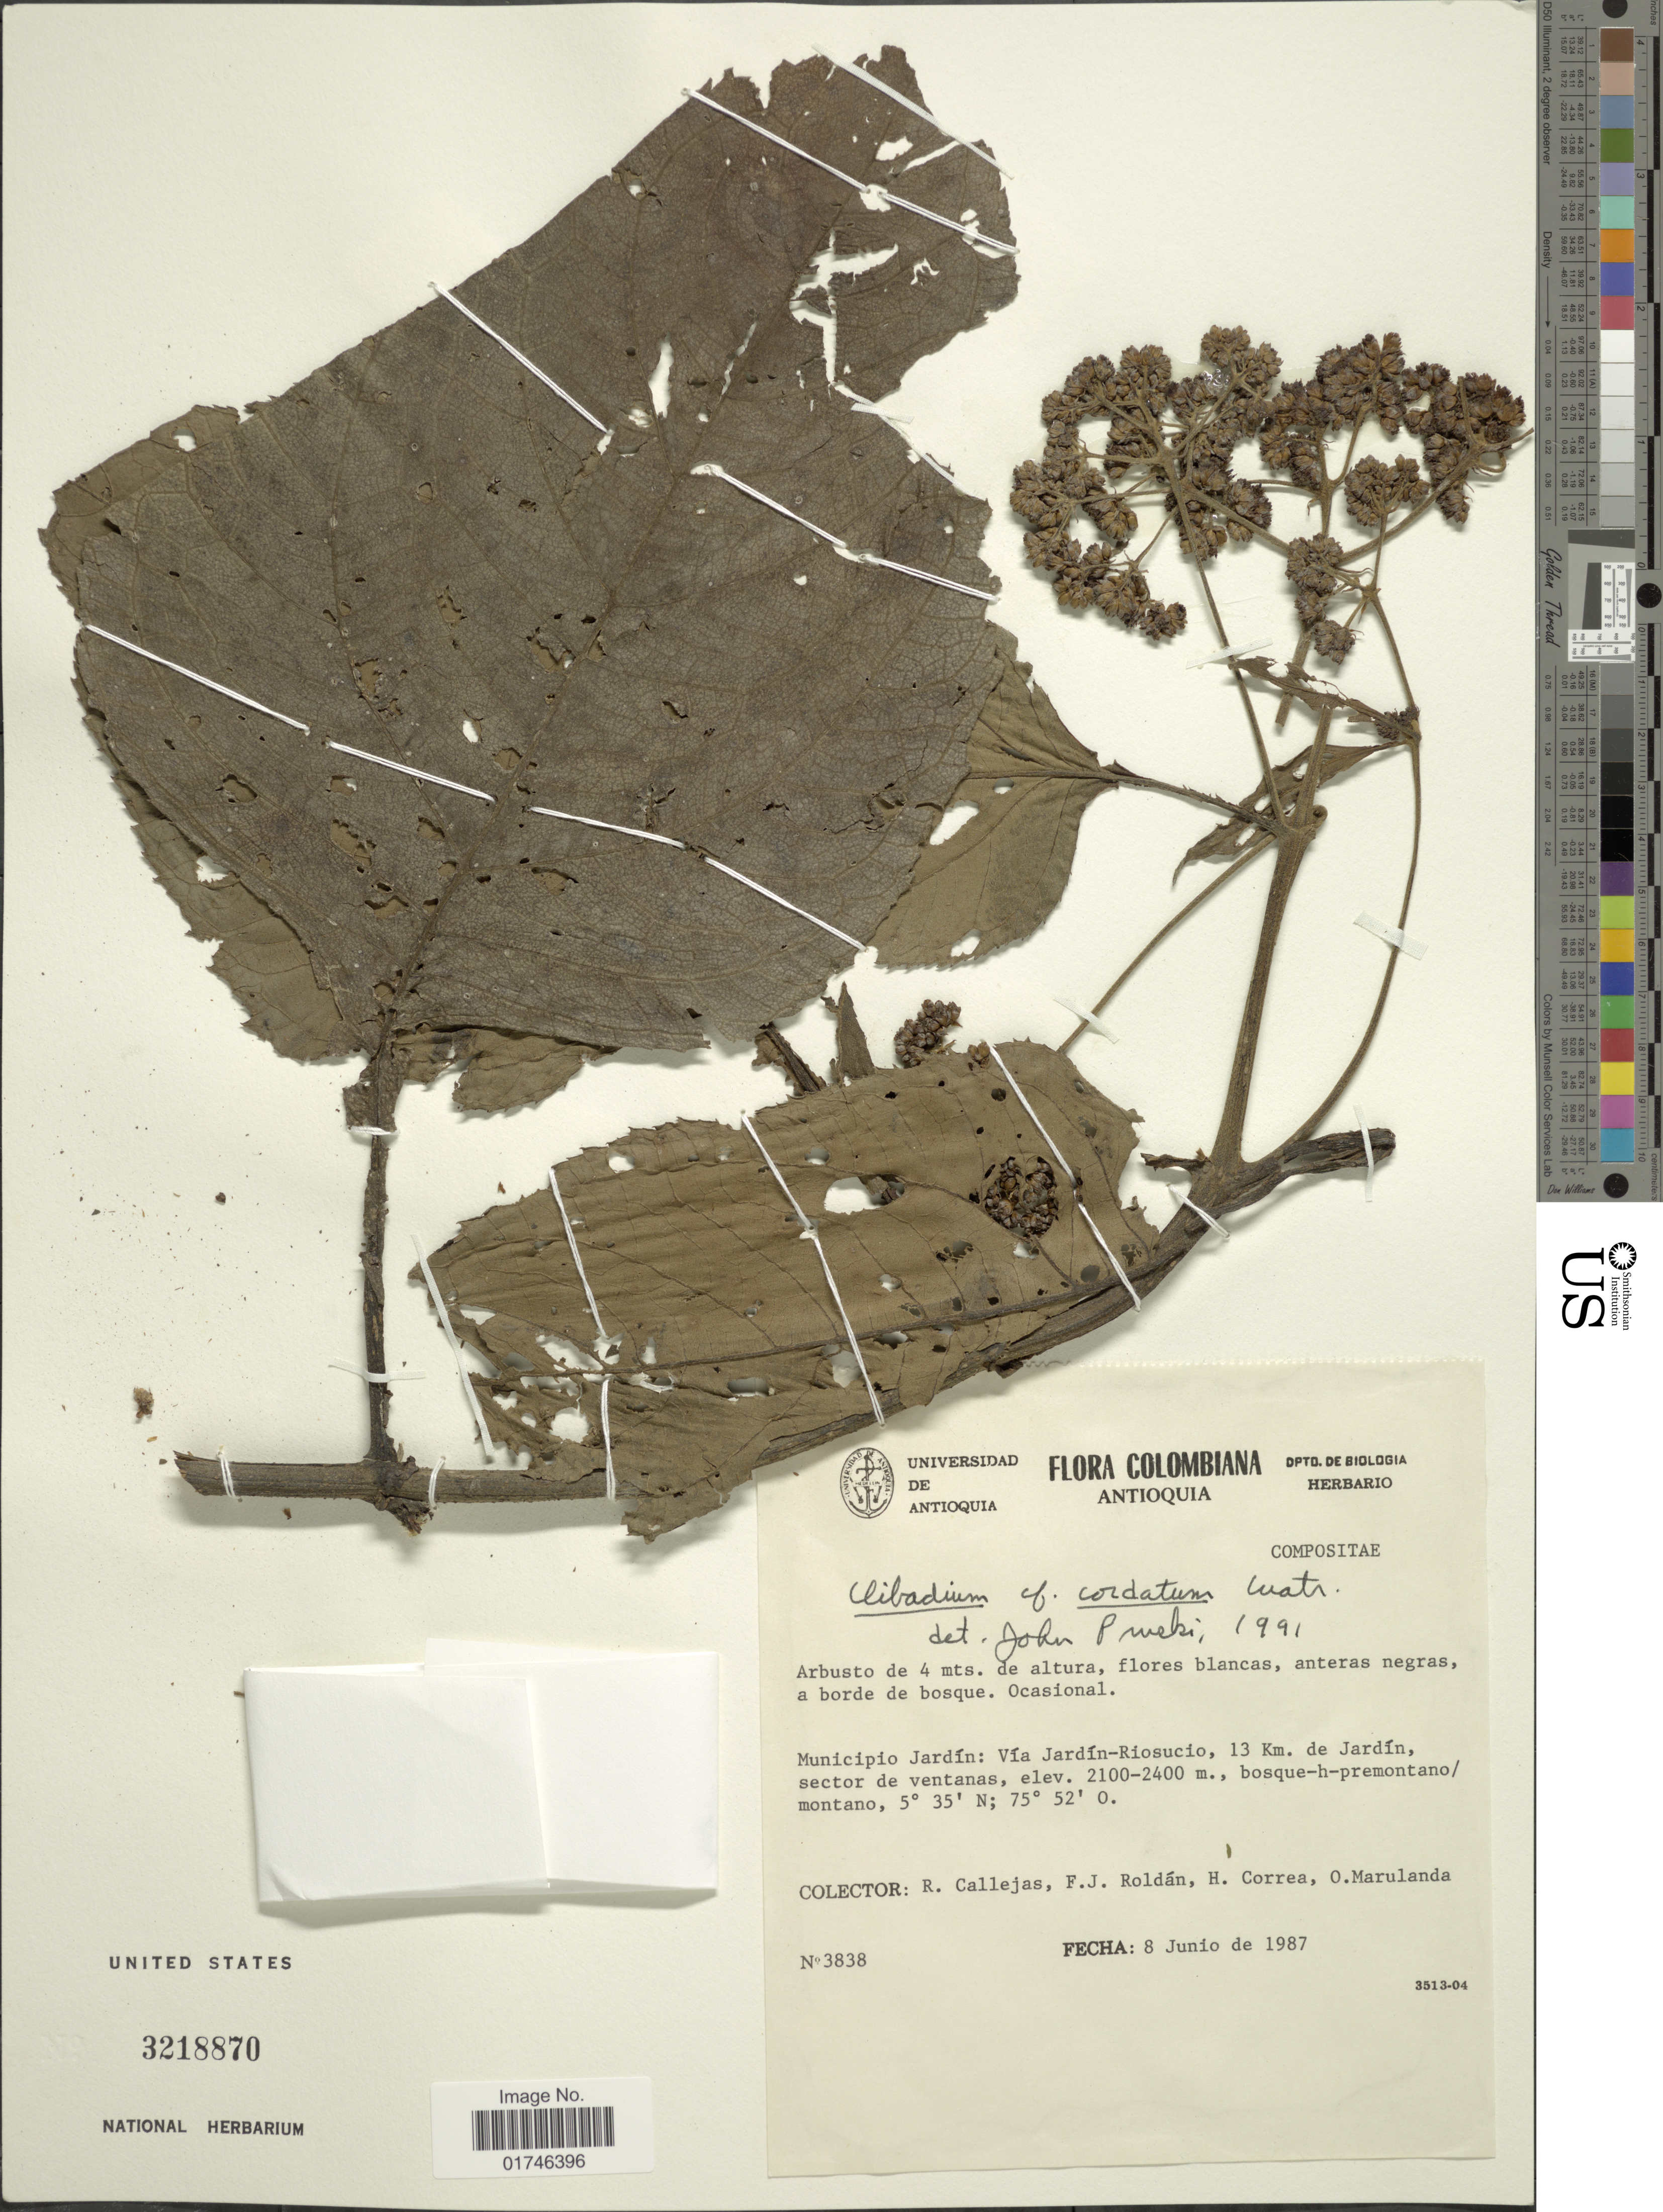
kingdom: Plantae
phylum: Tracheophyta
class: Magnoliopsida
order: Asterales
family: Asteraceae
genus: Clibadium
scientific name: Clibadium cordatum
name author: Cuatrec.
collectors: R. Callejas, F. J. Roldán, H. Correa & O. Marulanda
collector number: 3838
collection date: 1987-06-08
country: Colombia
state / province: Antioquia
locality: Antioquio, Municipio Jardin: Via Jardin-Riosucio, 13 Km. de Jardin, Sector de venetanas.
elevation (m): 2100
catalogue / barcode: US 3218870